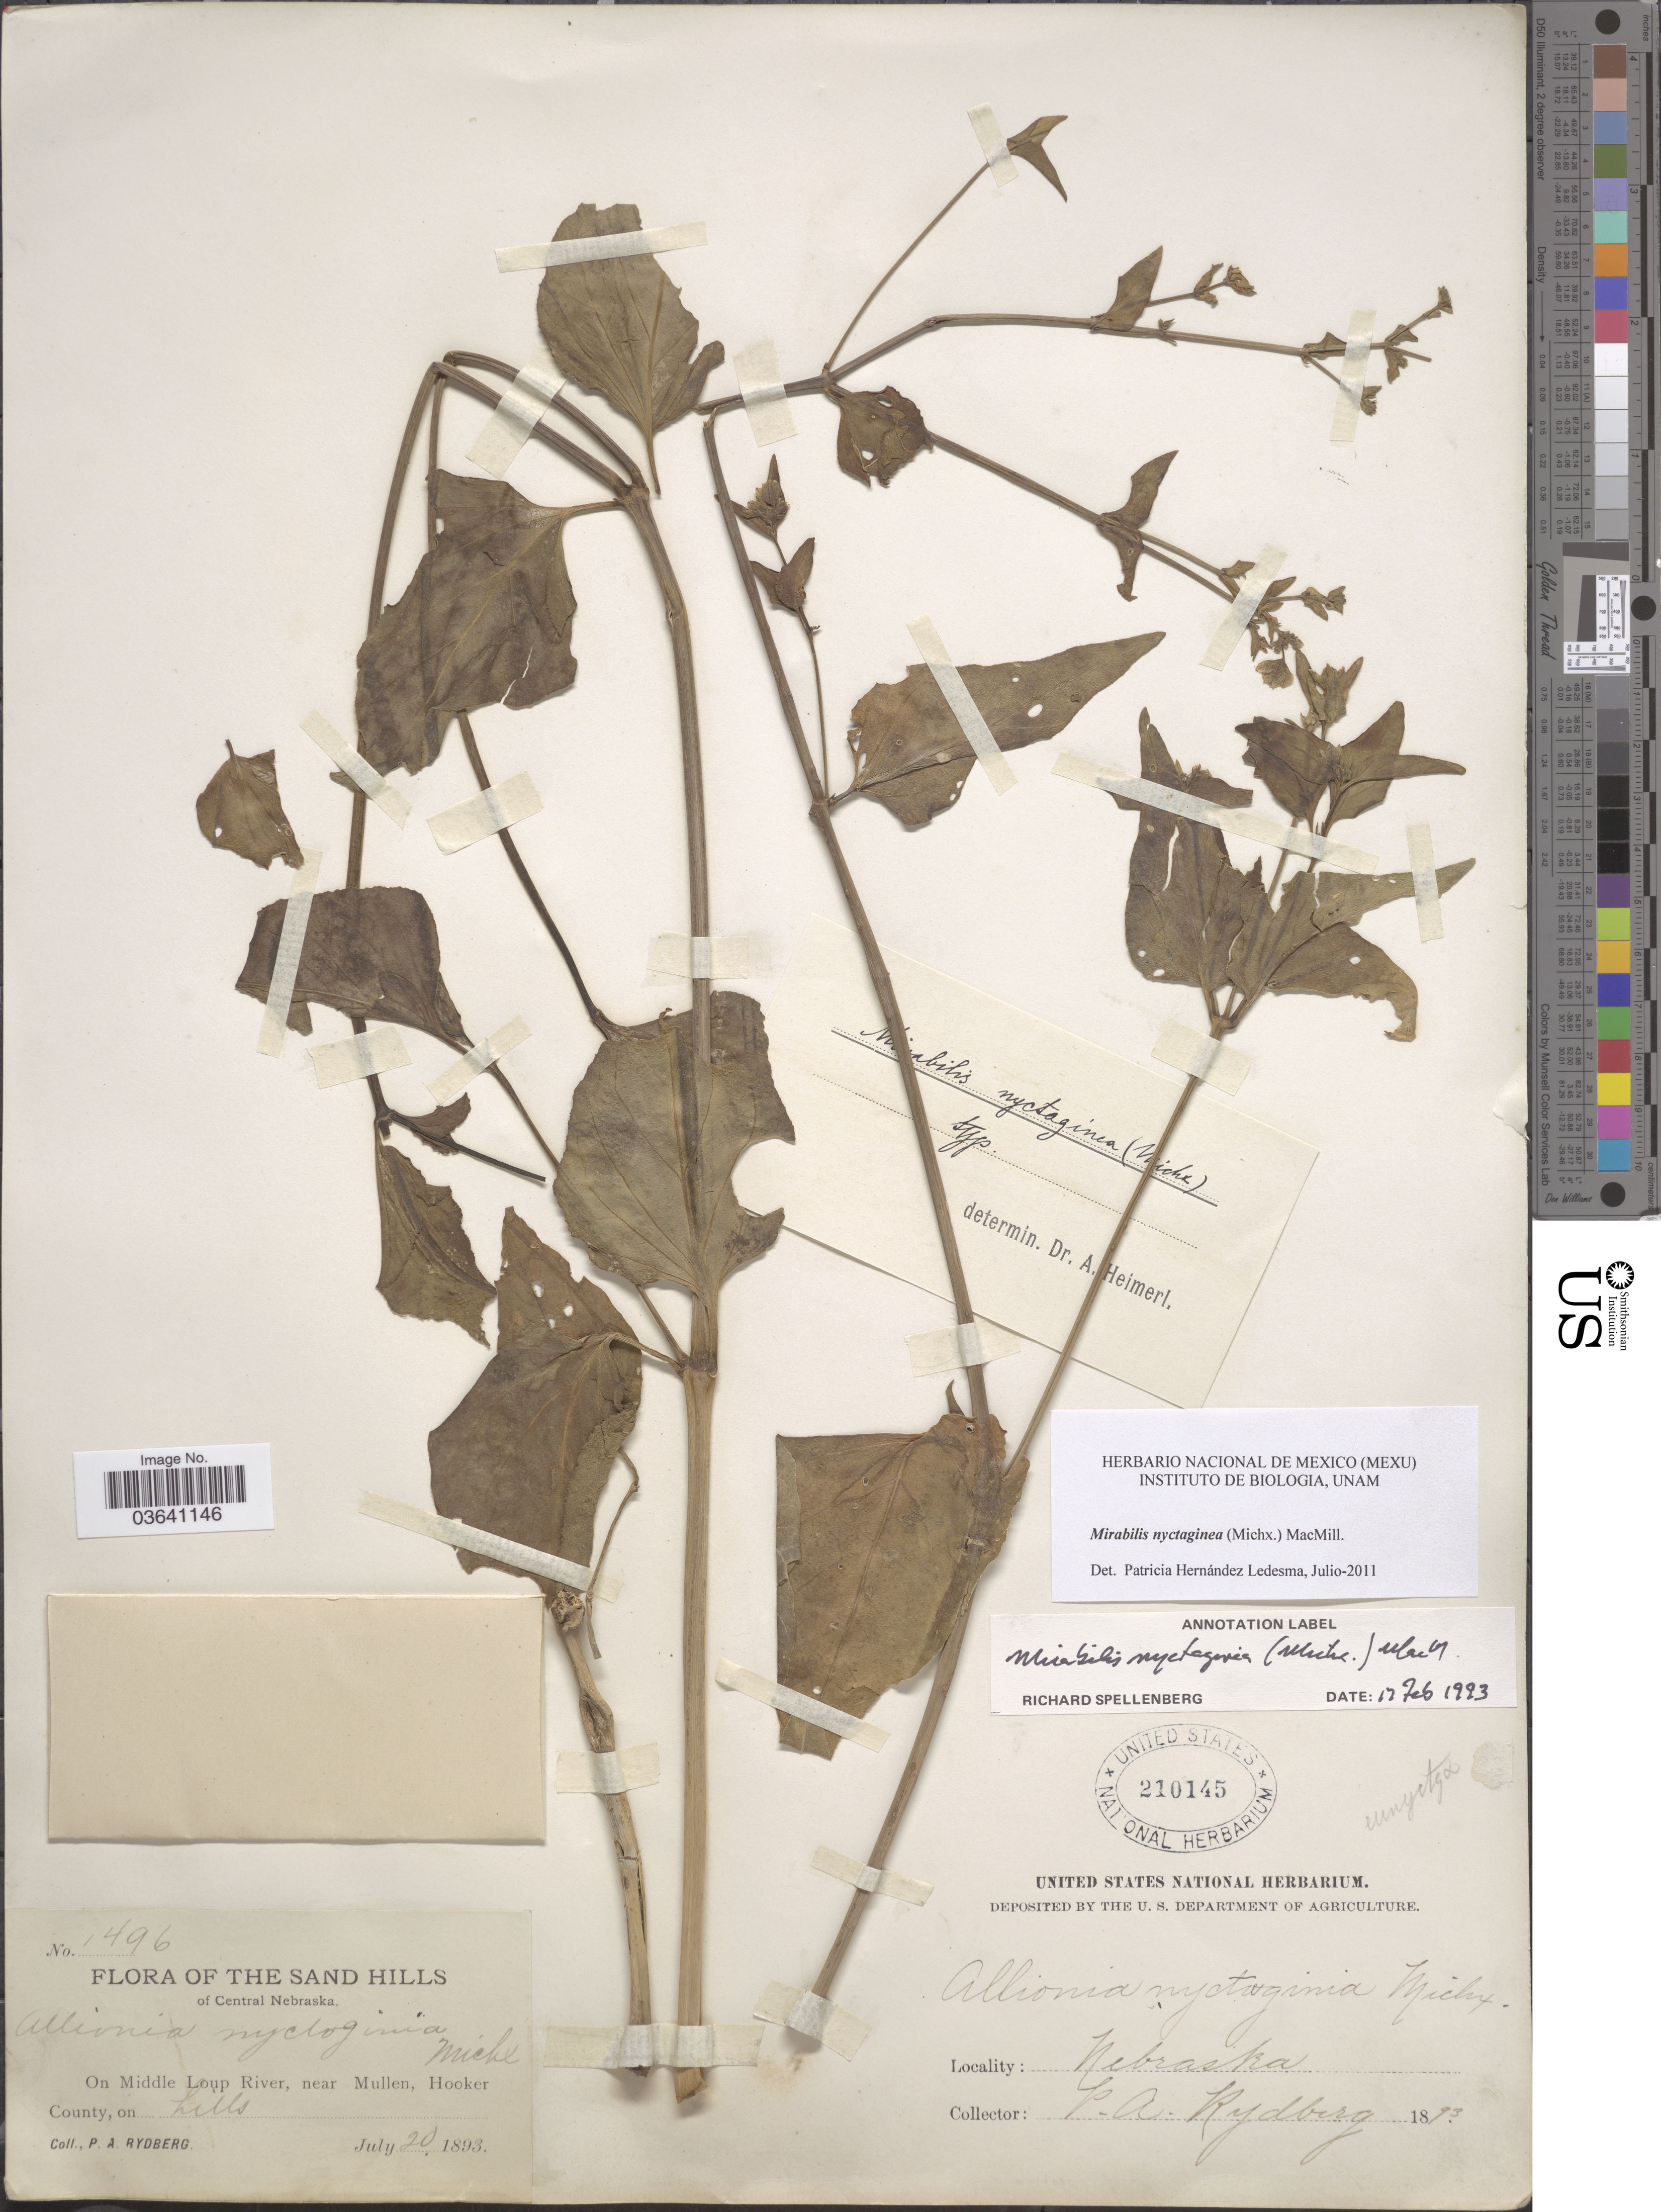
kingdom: Plantae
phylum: Tracheophyta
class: Magnoliopsida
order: Caryophyllales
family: Nyctaginaceae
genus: Mirabilis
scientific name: Mirabilis nyctaginea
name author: (Michx.) MacMill.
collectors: P. A. Rydberg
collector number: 1496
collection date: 1893-07-20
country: United States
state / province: Nebraska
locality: Sand hills of Central Nebraska. On Middle Loup River, near Mullen, Hooker County.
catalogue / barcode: US 210145